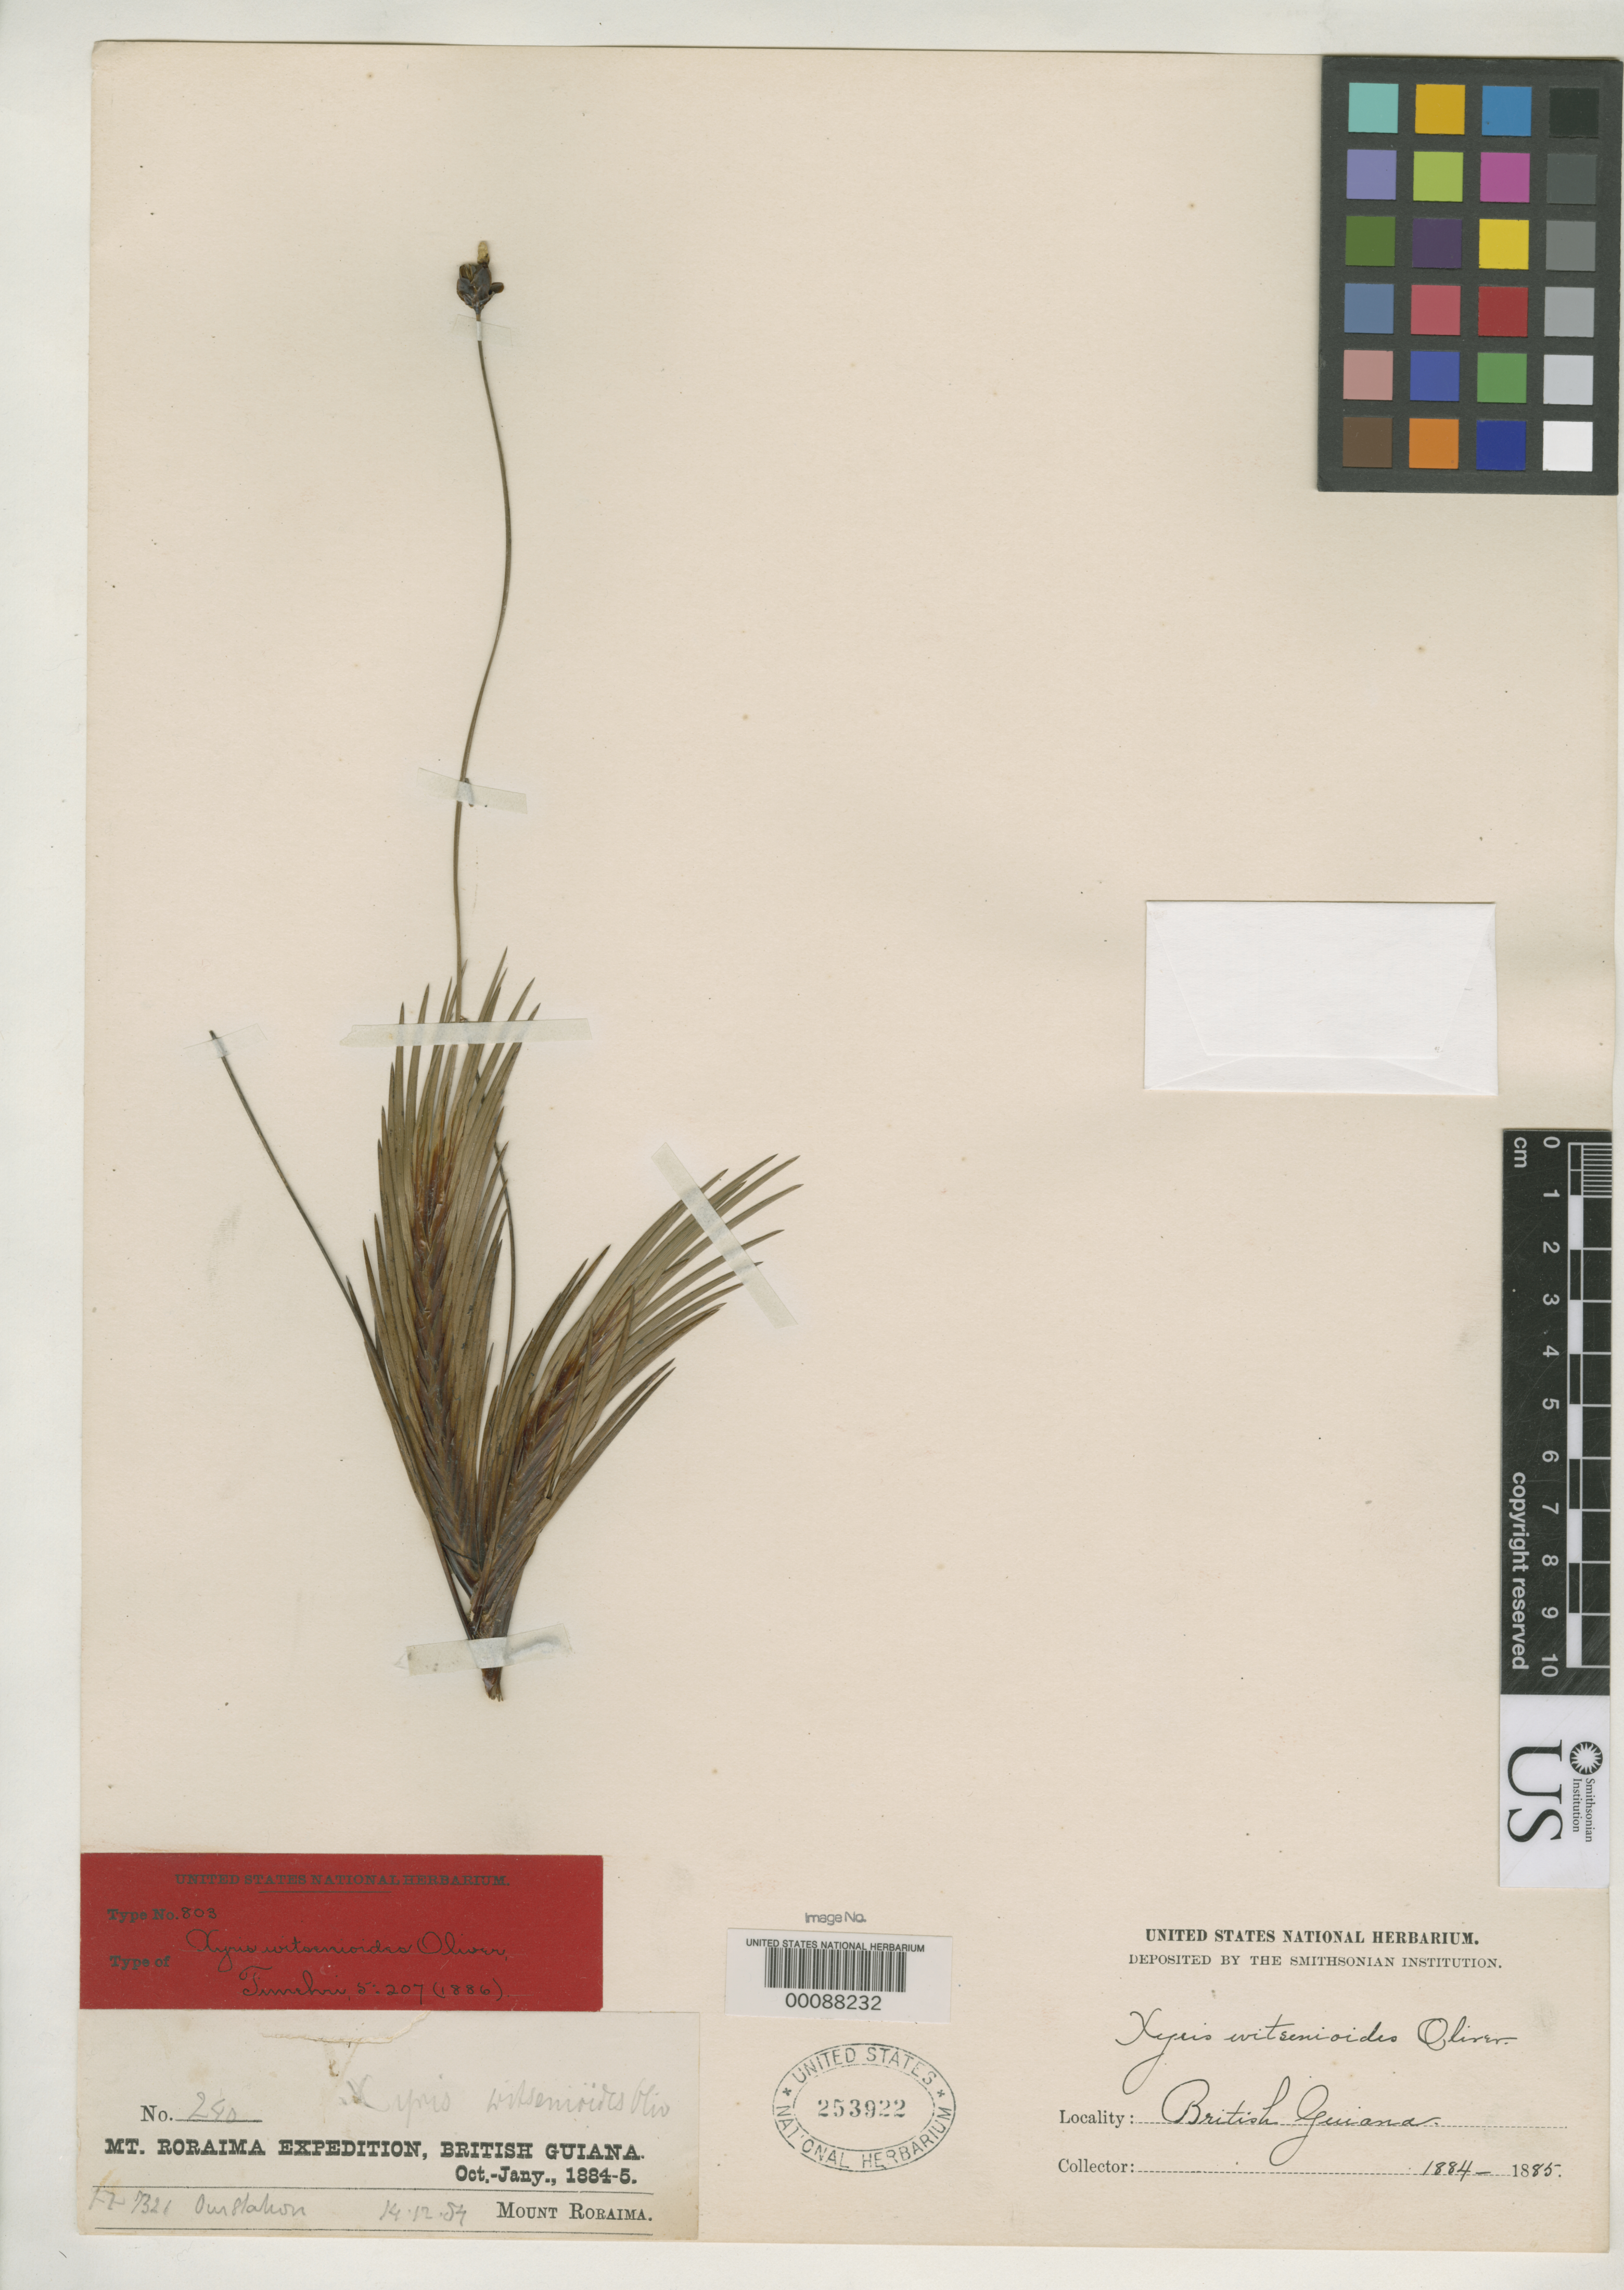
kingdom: Plantae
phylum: Tracheophyta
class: Liliopsida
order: Poales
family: Xyridaceae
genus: Xyris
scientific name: Xyris witsenioides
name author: Oliv. in Thurn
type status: Isotype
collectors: E. F. im Thurn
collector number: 240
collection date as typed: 14 Dec 1884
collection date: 1884-12-14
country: Guyana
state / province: Cuyuni-Mazaruni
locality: Mount Roraima.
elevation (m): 2225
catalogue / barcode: US 253922